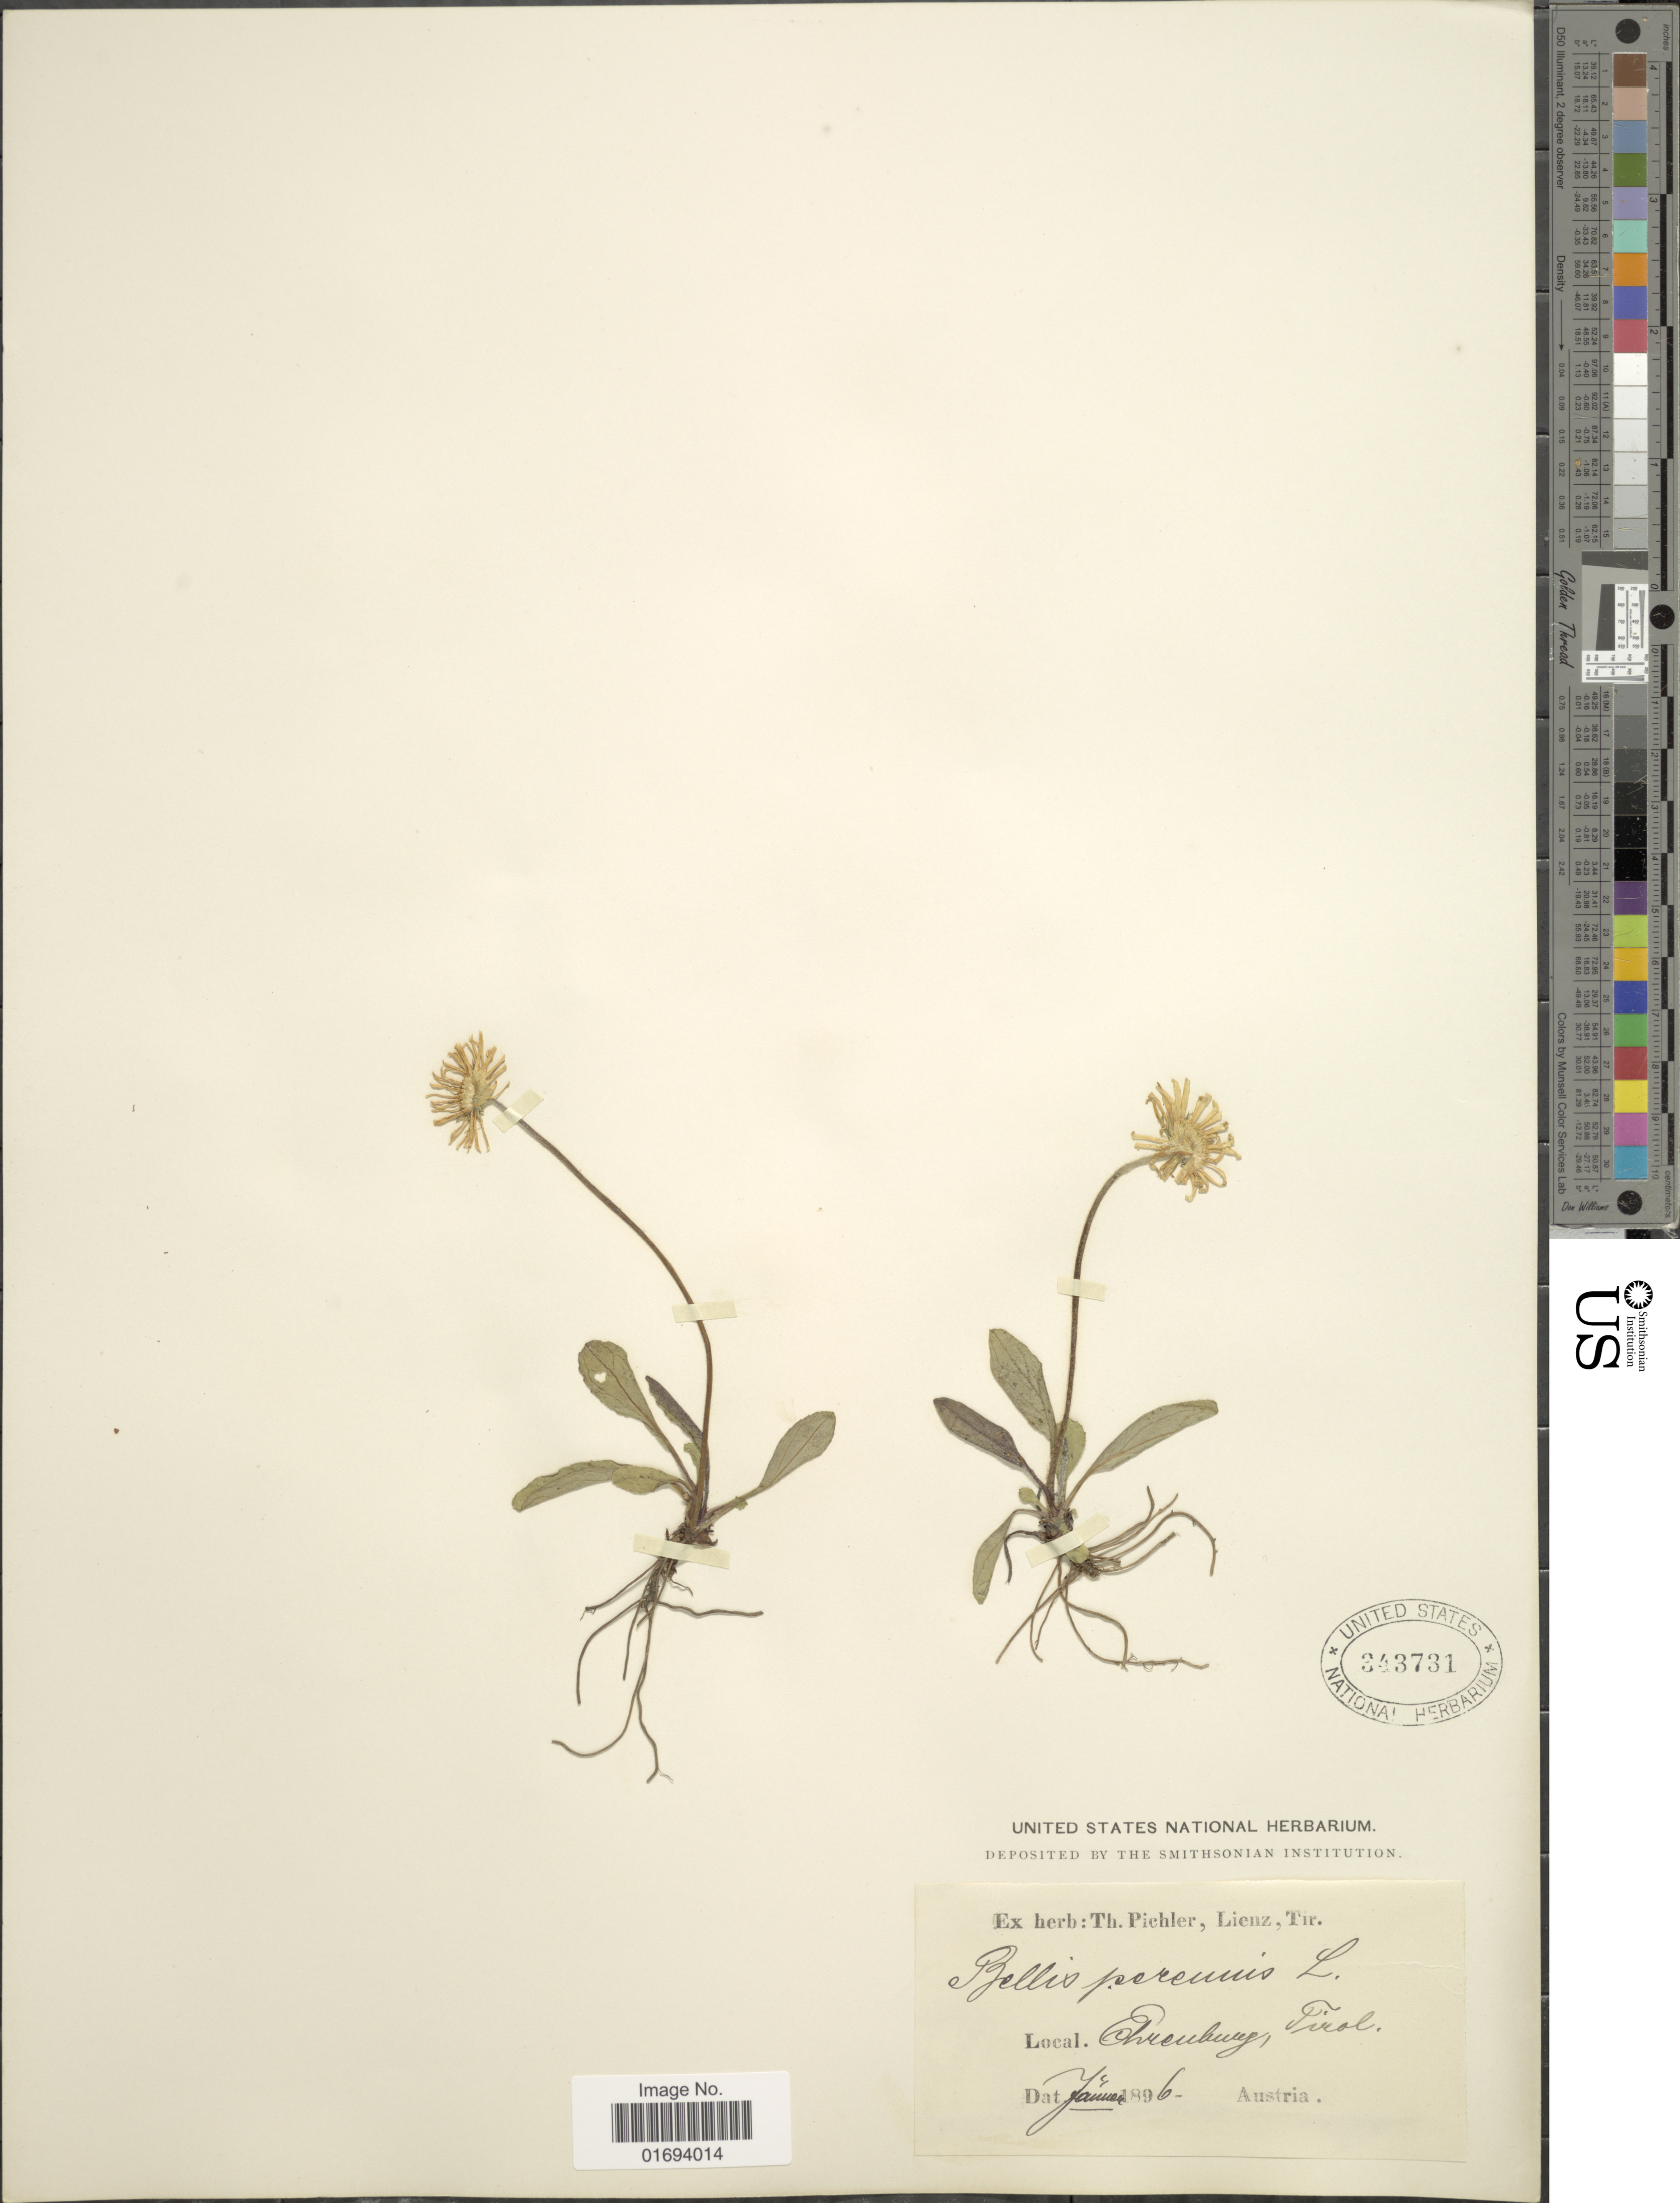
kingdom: Plantae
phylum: Tracheophyta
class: Magnoliopsida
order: Asterales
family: Asteraceae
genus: Bellis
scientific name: Bellis perennis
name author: L.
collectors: ex herb. T. Pichler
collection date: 1896-01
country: Austria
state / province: Tirol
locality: Ehrenburg, Tirol. Austria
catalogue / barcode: US 343731